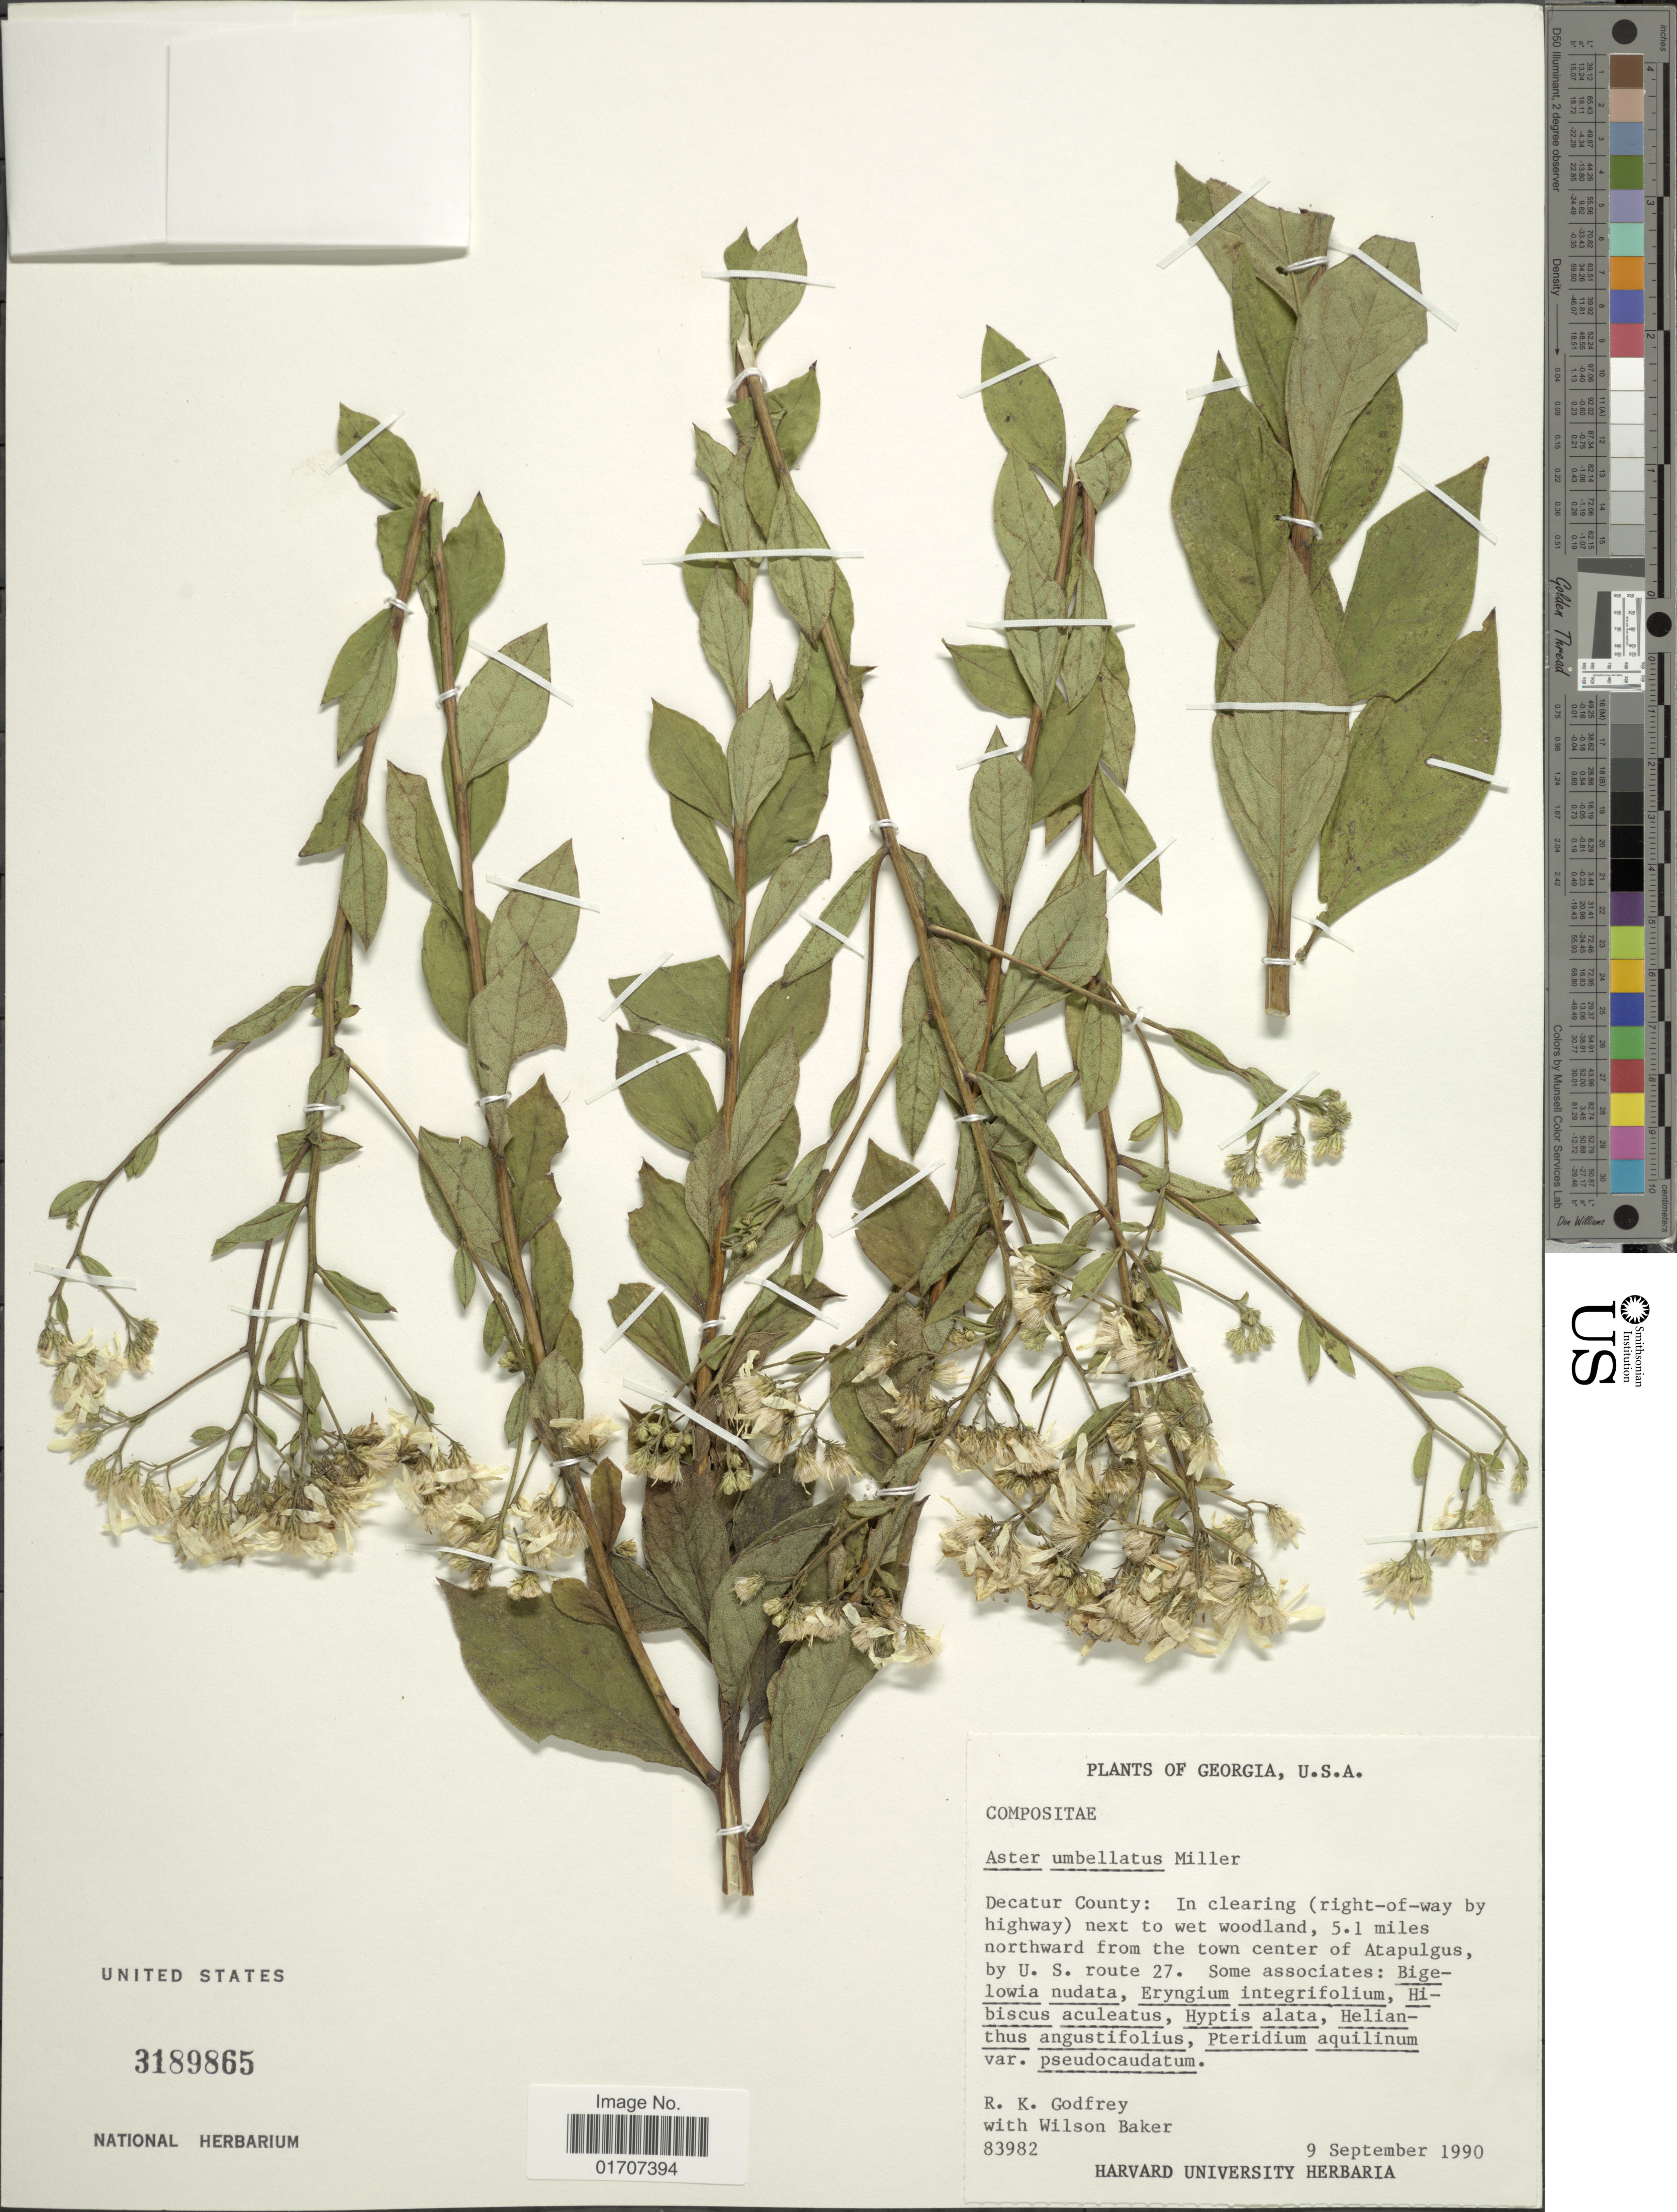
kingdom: Plantae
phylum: Tracheophyta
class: Magnoliopsida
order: Asterales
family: Asteraceae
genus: Doellingeria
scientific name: Doellingeria sericocarpoides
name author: Small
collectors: R. K. Godfrey & W. Baker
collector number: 83982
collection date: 1990-09-09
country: United States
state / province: Georgia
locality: Decatur County: in clearring (right-of-way by highway) next to wet woodland, 5.1 miles northward from the town center of Atapulgus byU.S. route 27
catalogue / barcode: US 3189865